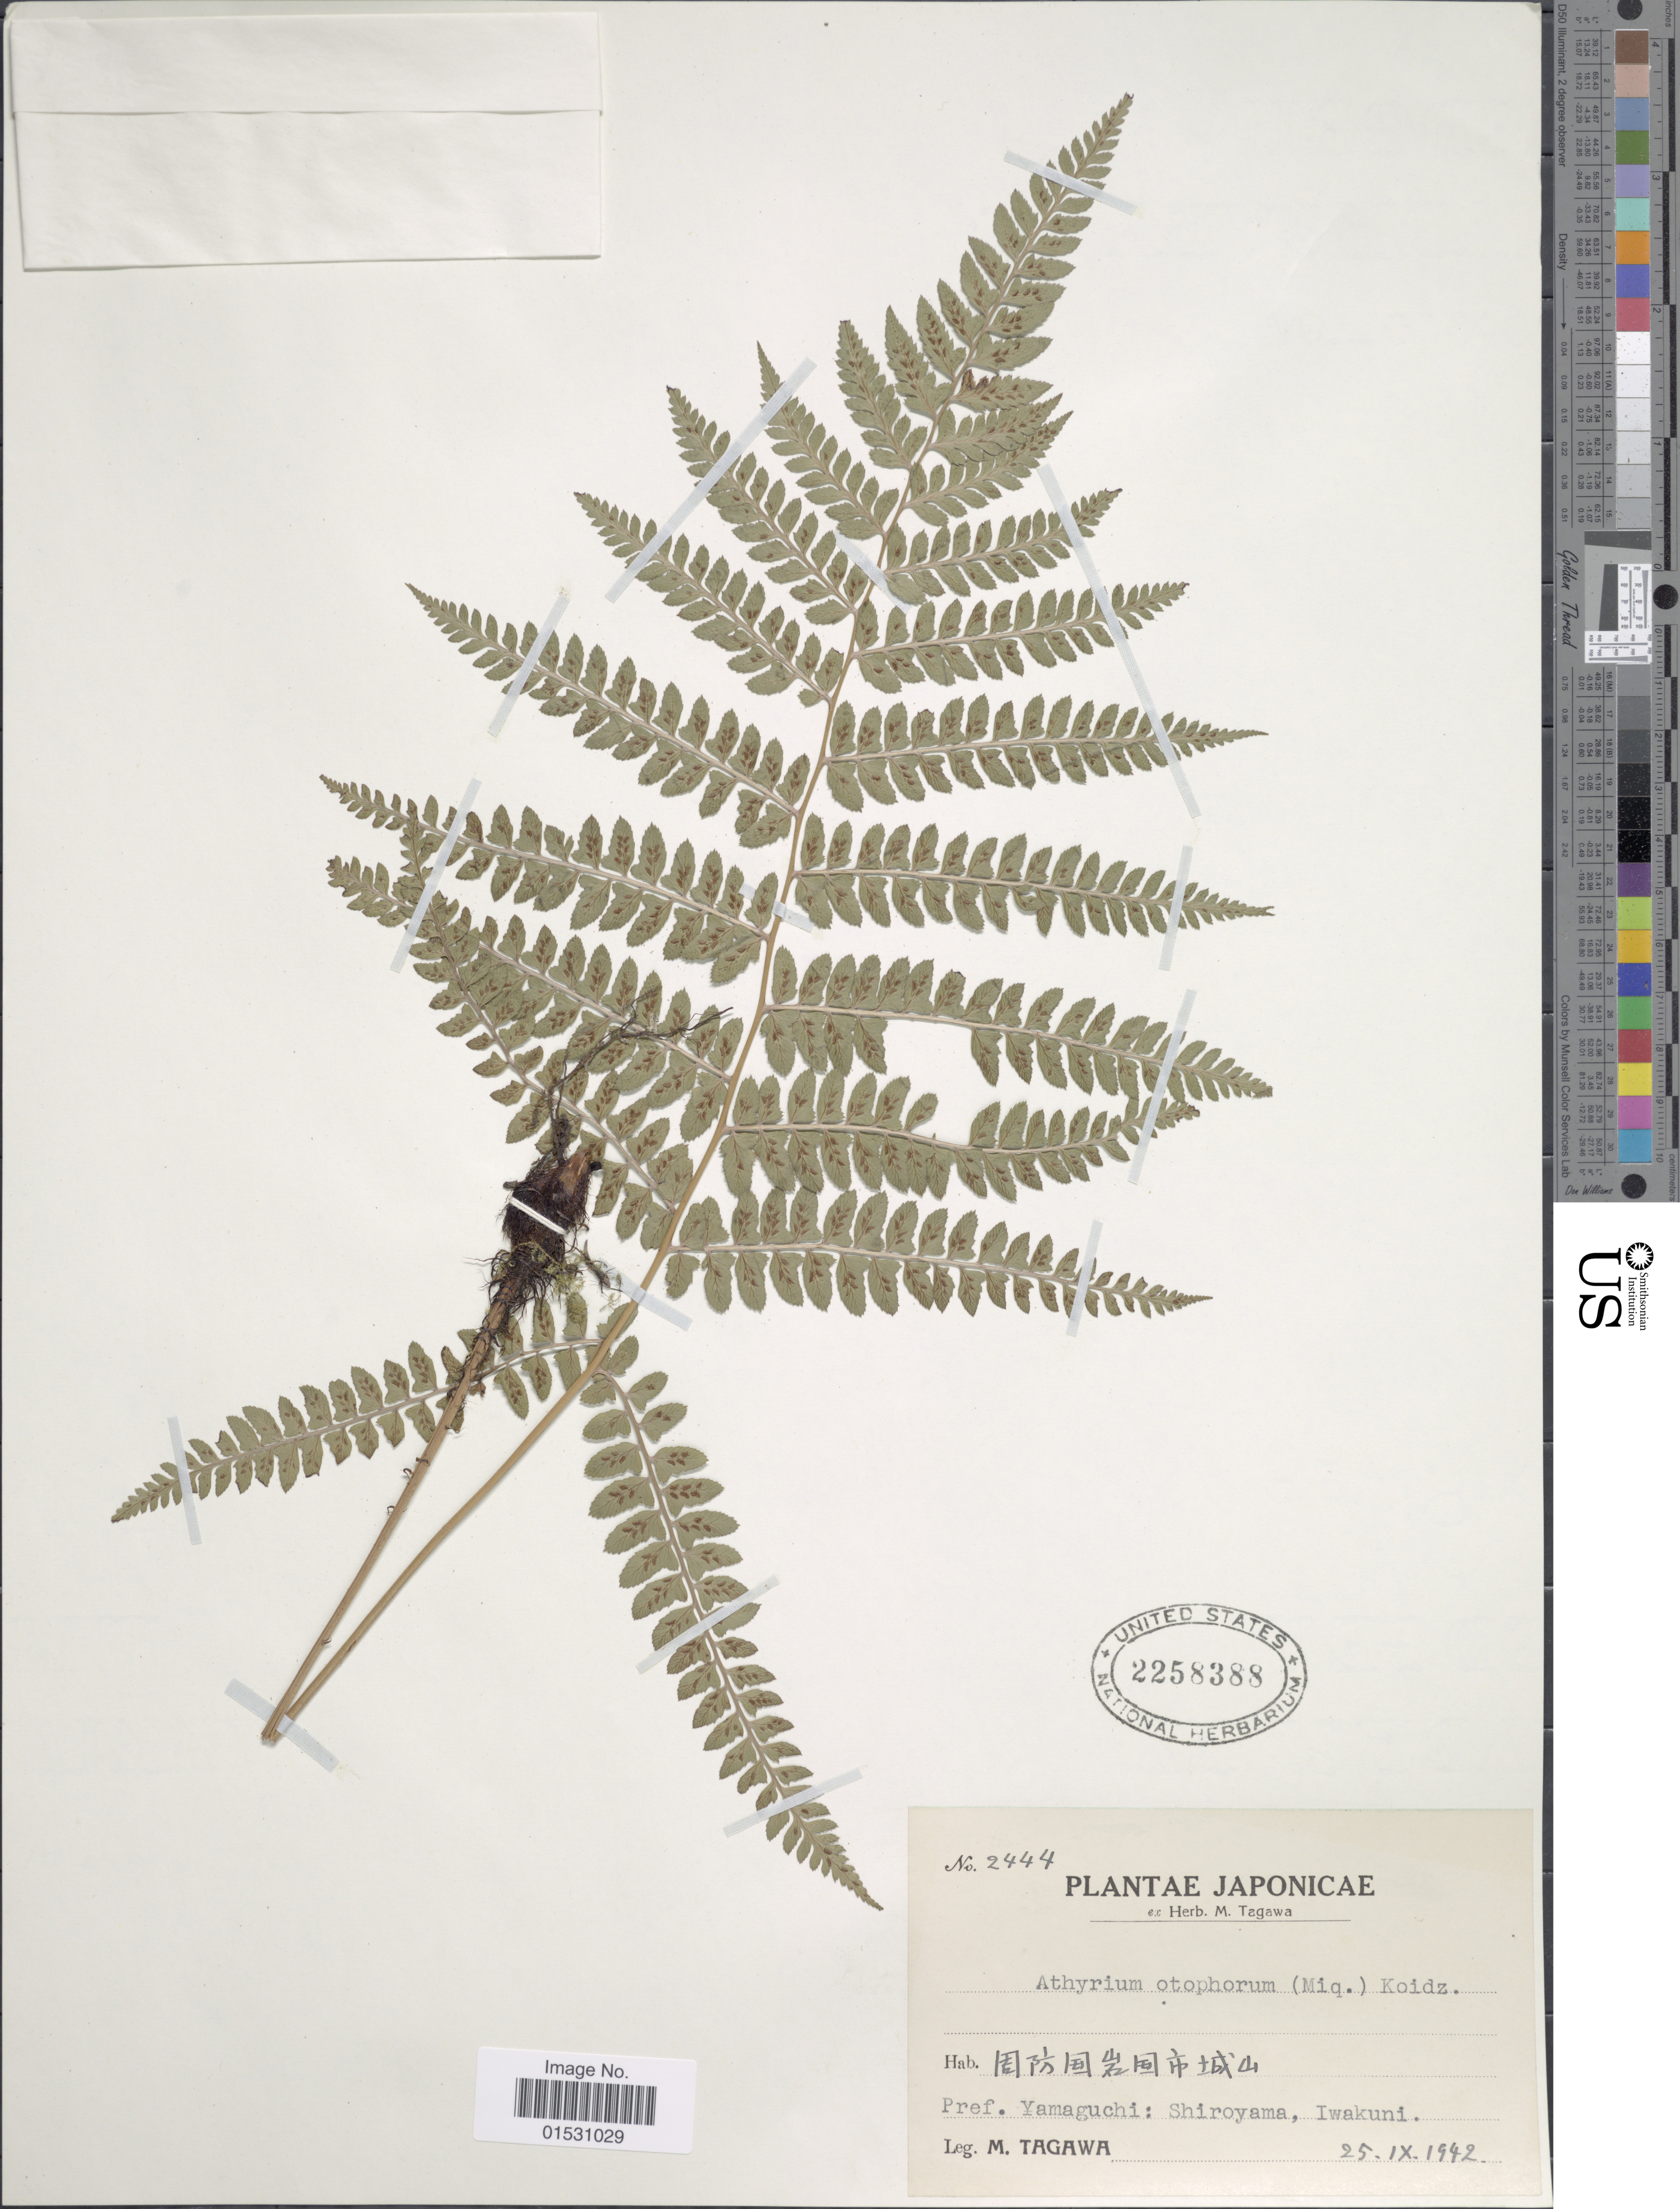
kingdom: Plantae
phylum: Tracheophyta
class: Polypodiopsida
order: Polypodiales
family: Athyriaceae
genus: Athyrium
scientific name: Athyrium otophorum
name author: (Miq.) Koidz.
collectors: M. Tagawa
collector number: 2444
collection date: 1942-09-25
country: Japan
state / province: Yamaguti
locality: Pref. Yamaguchi: Shiroyama, Iwakuni.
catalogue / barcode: US 2258388